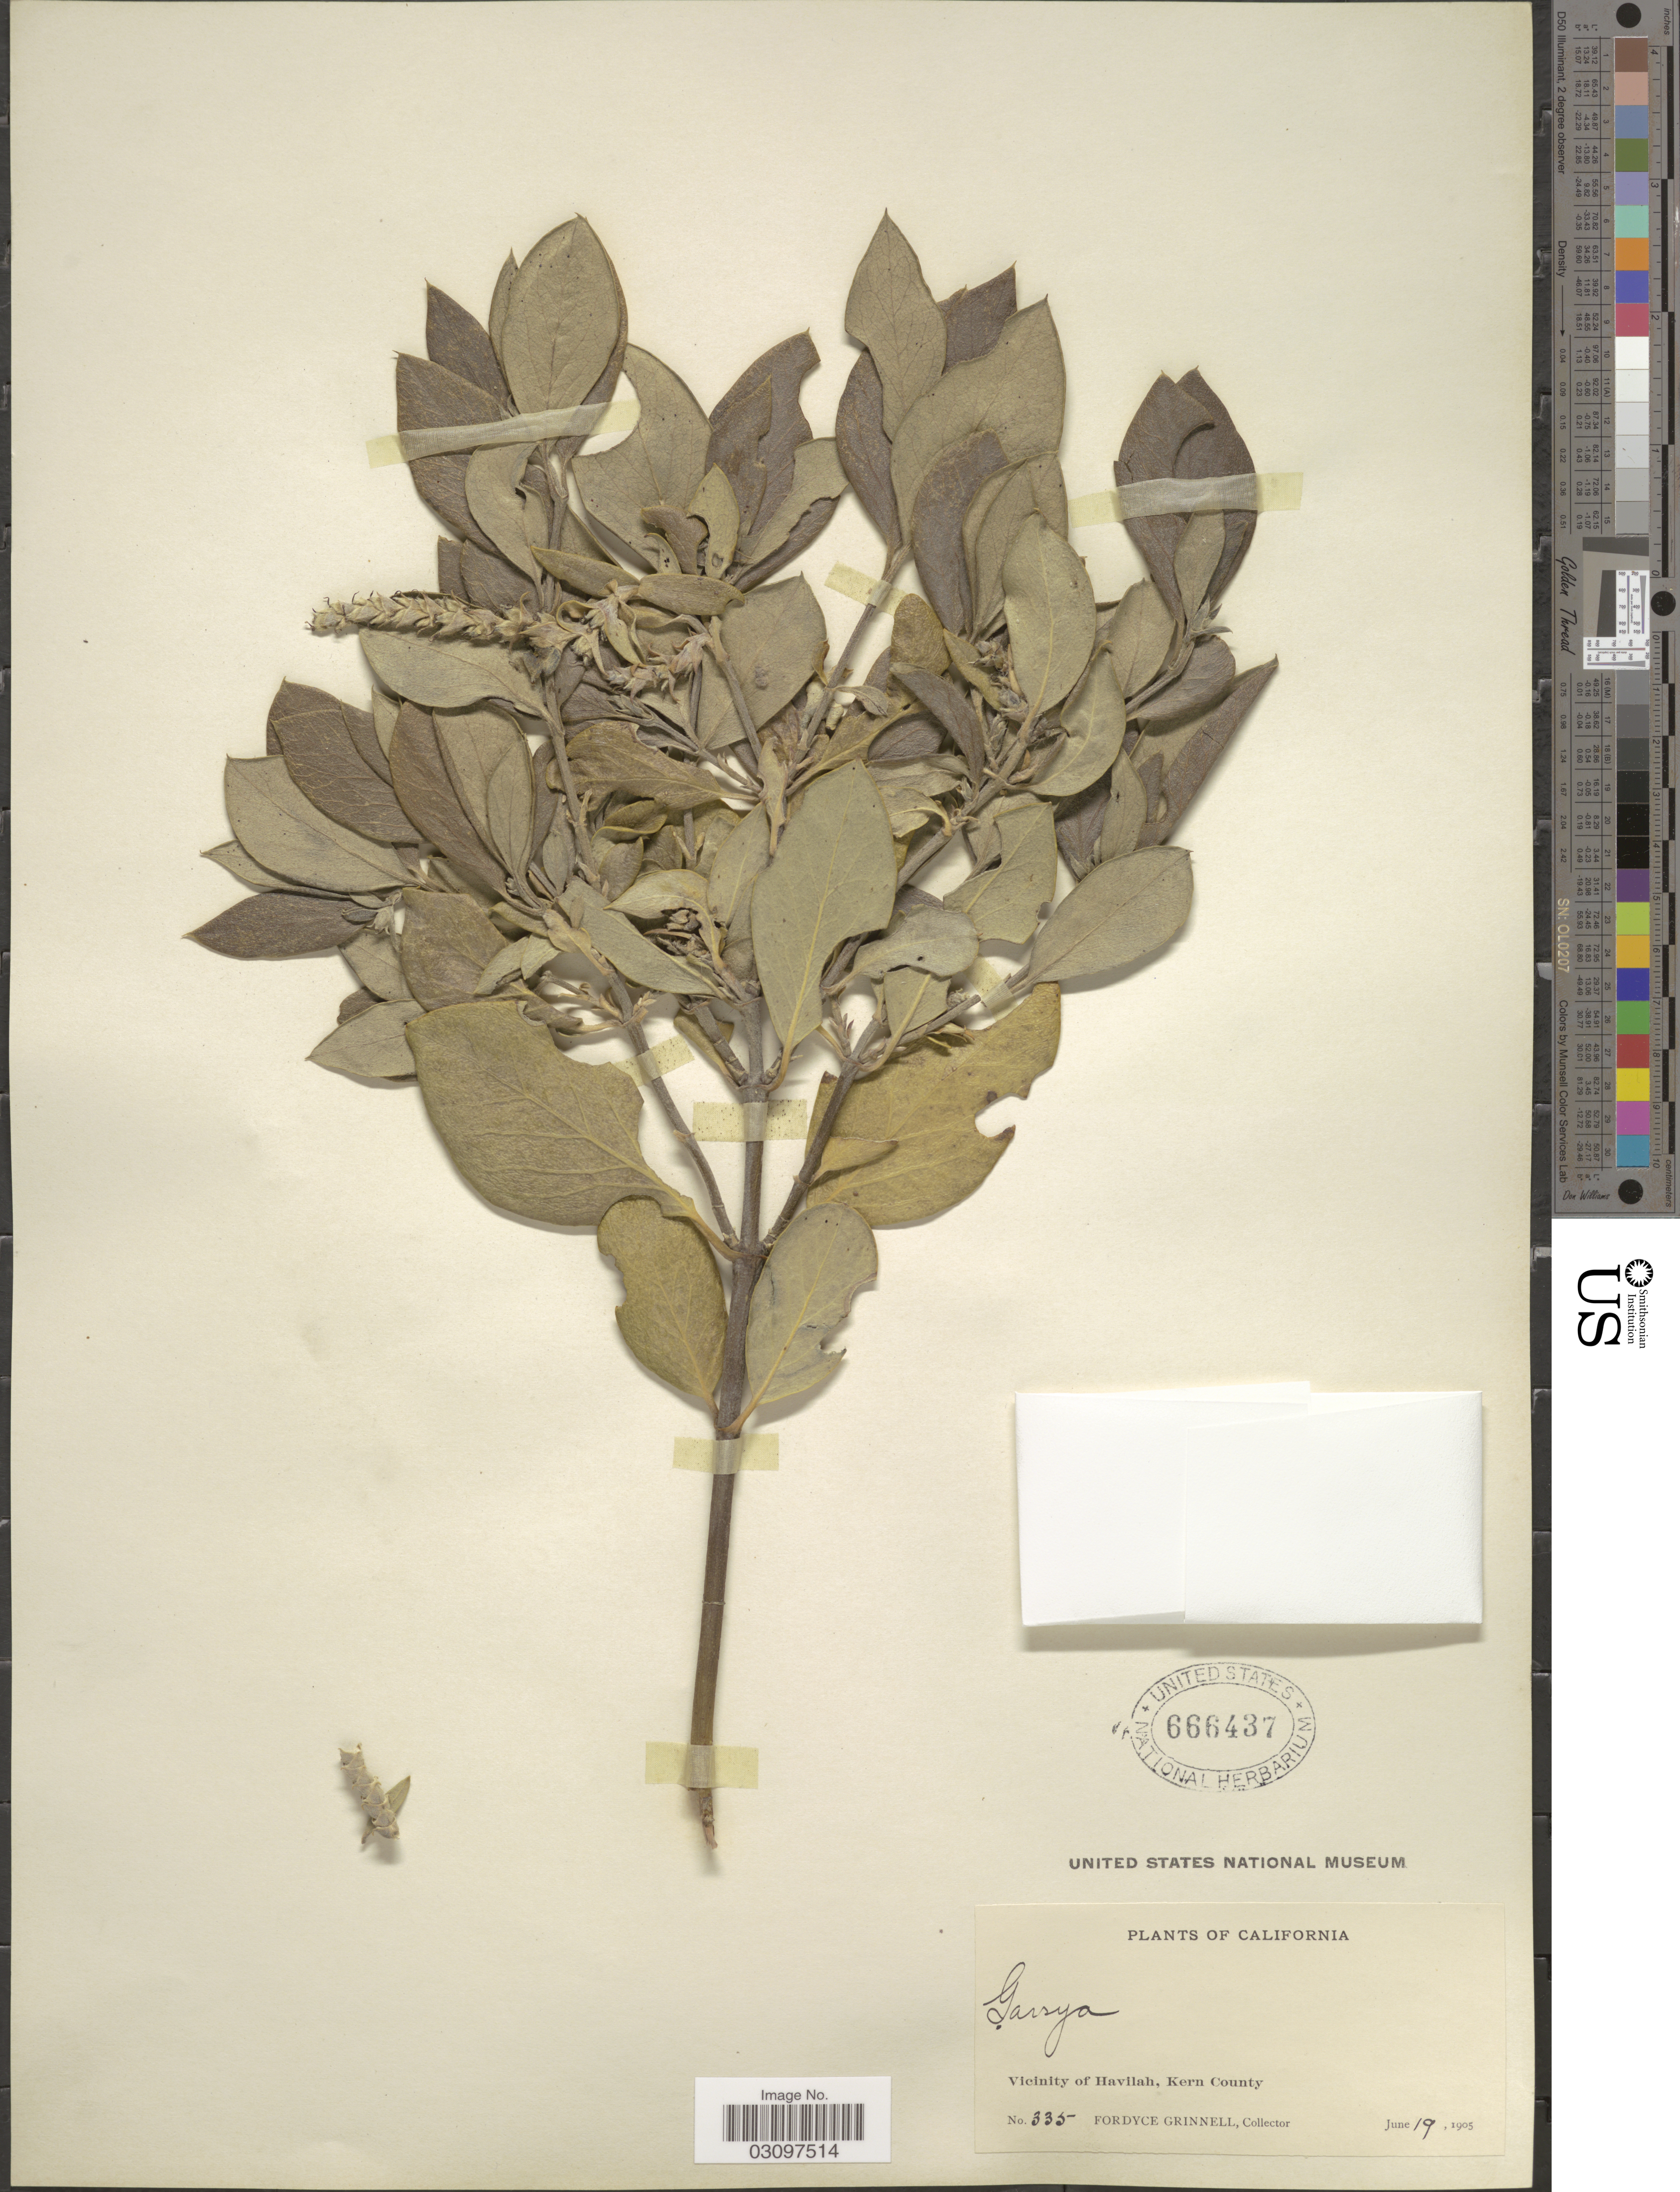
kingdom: Plantae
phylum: Tracheophyta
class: Magnoliopsida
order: Garryales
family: Garryaceae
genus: Garrya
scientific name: Garrya veatchii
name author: Kellogg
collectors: F. Grinnell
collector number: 335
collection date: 1905-06-19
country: United States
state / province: California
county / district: Kern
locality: Vicinity of Havilah, Kern County.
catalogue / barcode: US 666437